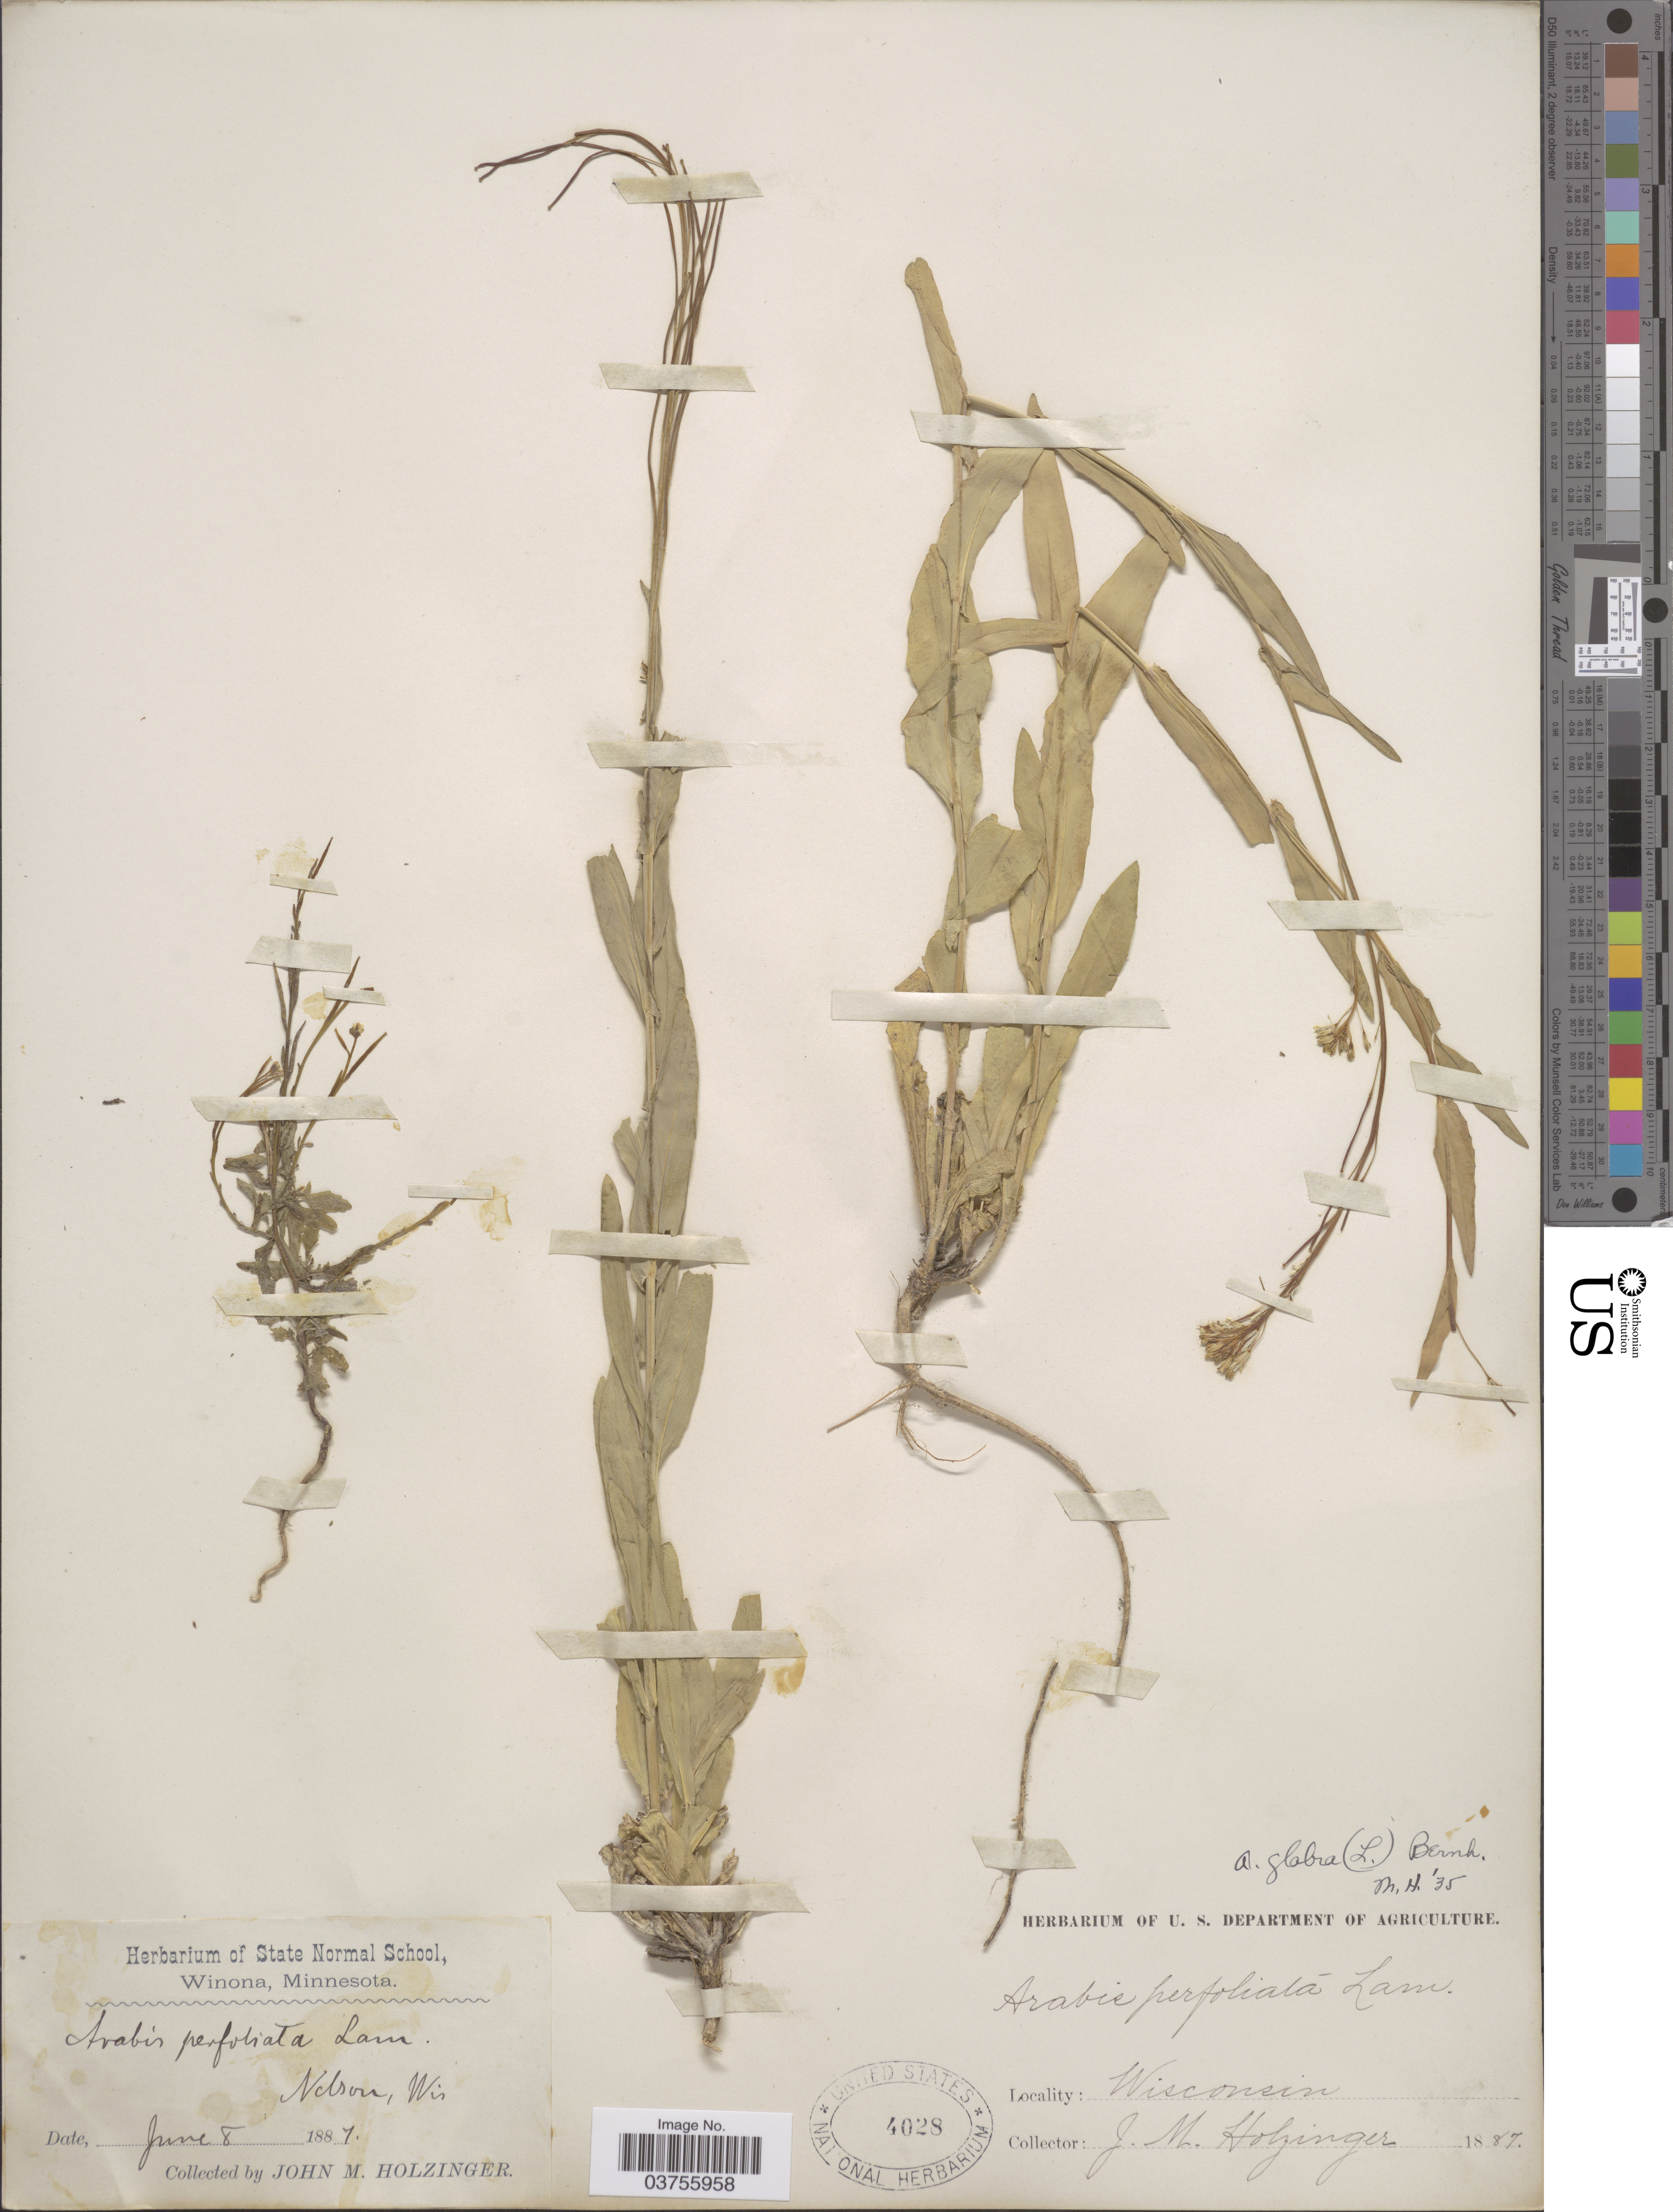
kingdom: Plantae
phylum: Tracheophyta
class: Magnoliopsida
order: Brassicales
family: Brassicaceae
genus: Turritis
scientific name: Turritis glabra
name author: L.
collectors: J. M. Holzinger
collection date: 1887-06-08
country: United States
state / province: Wisconsin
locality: Nelson.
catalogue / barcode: US 4028